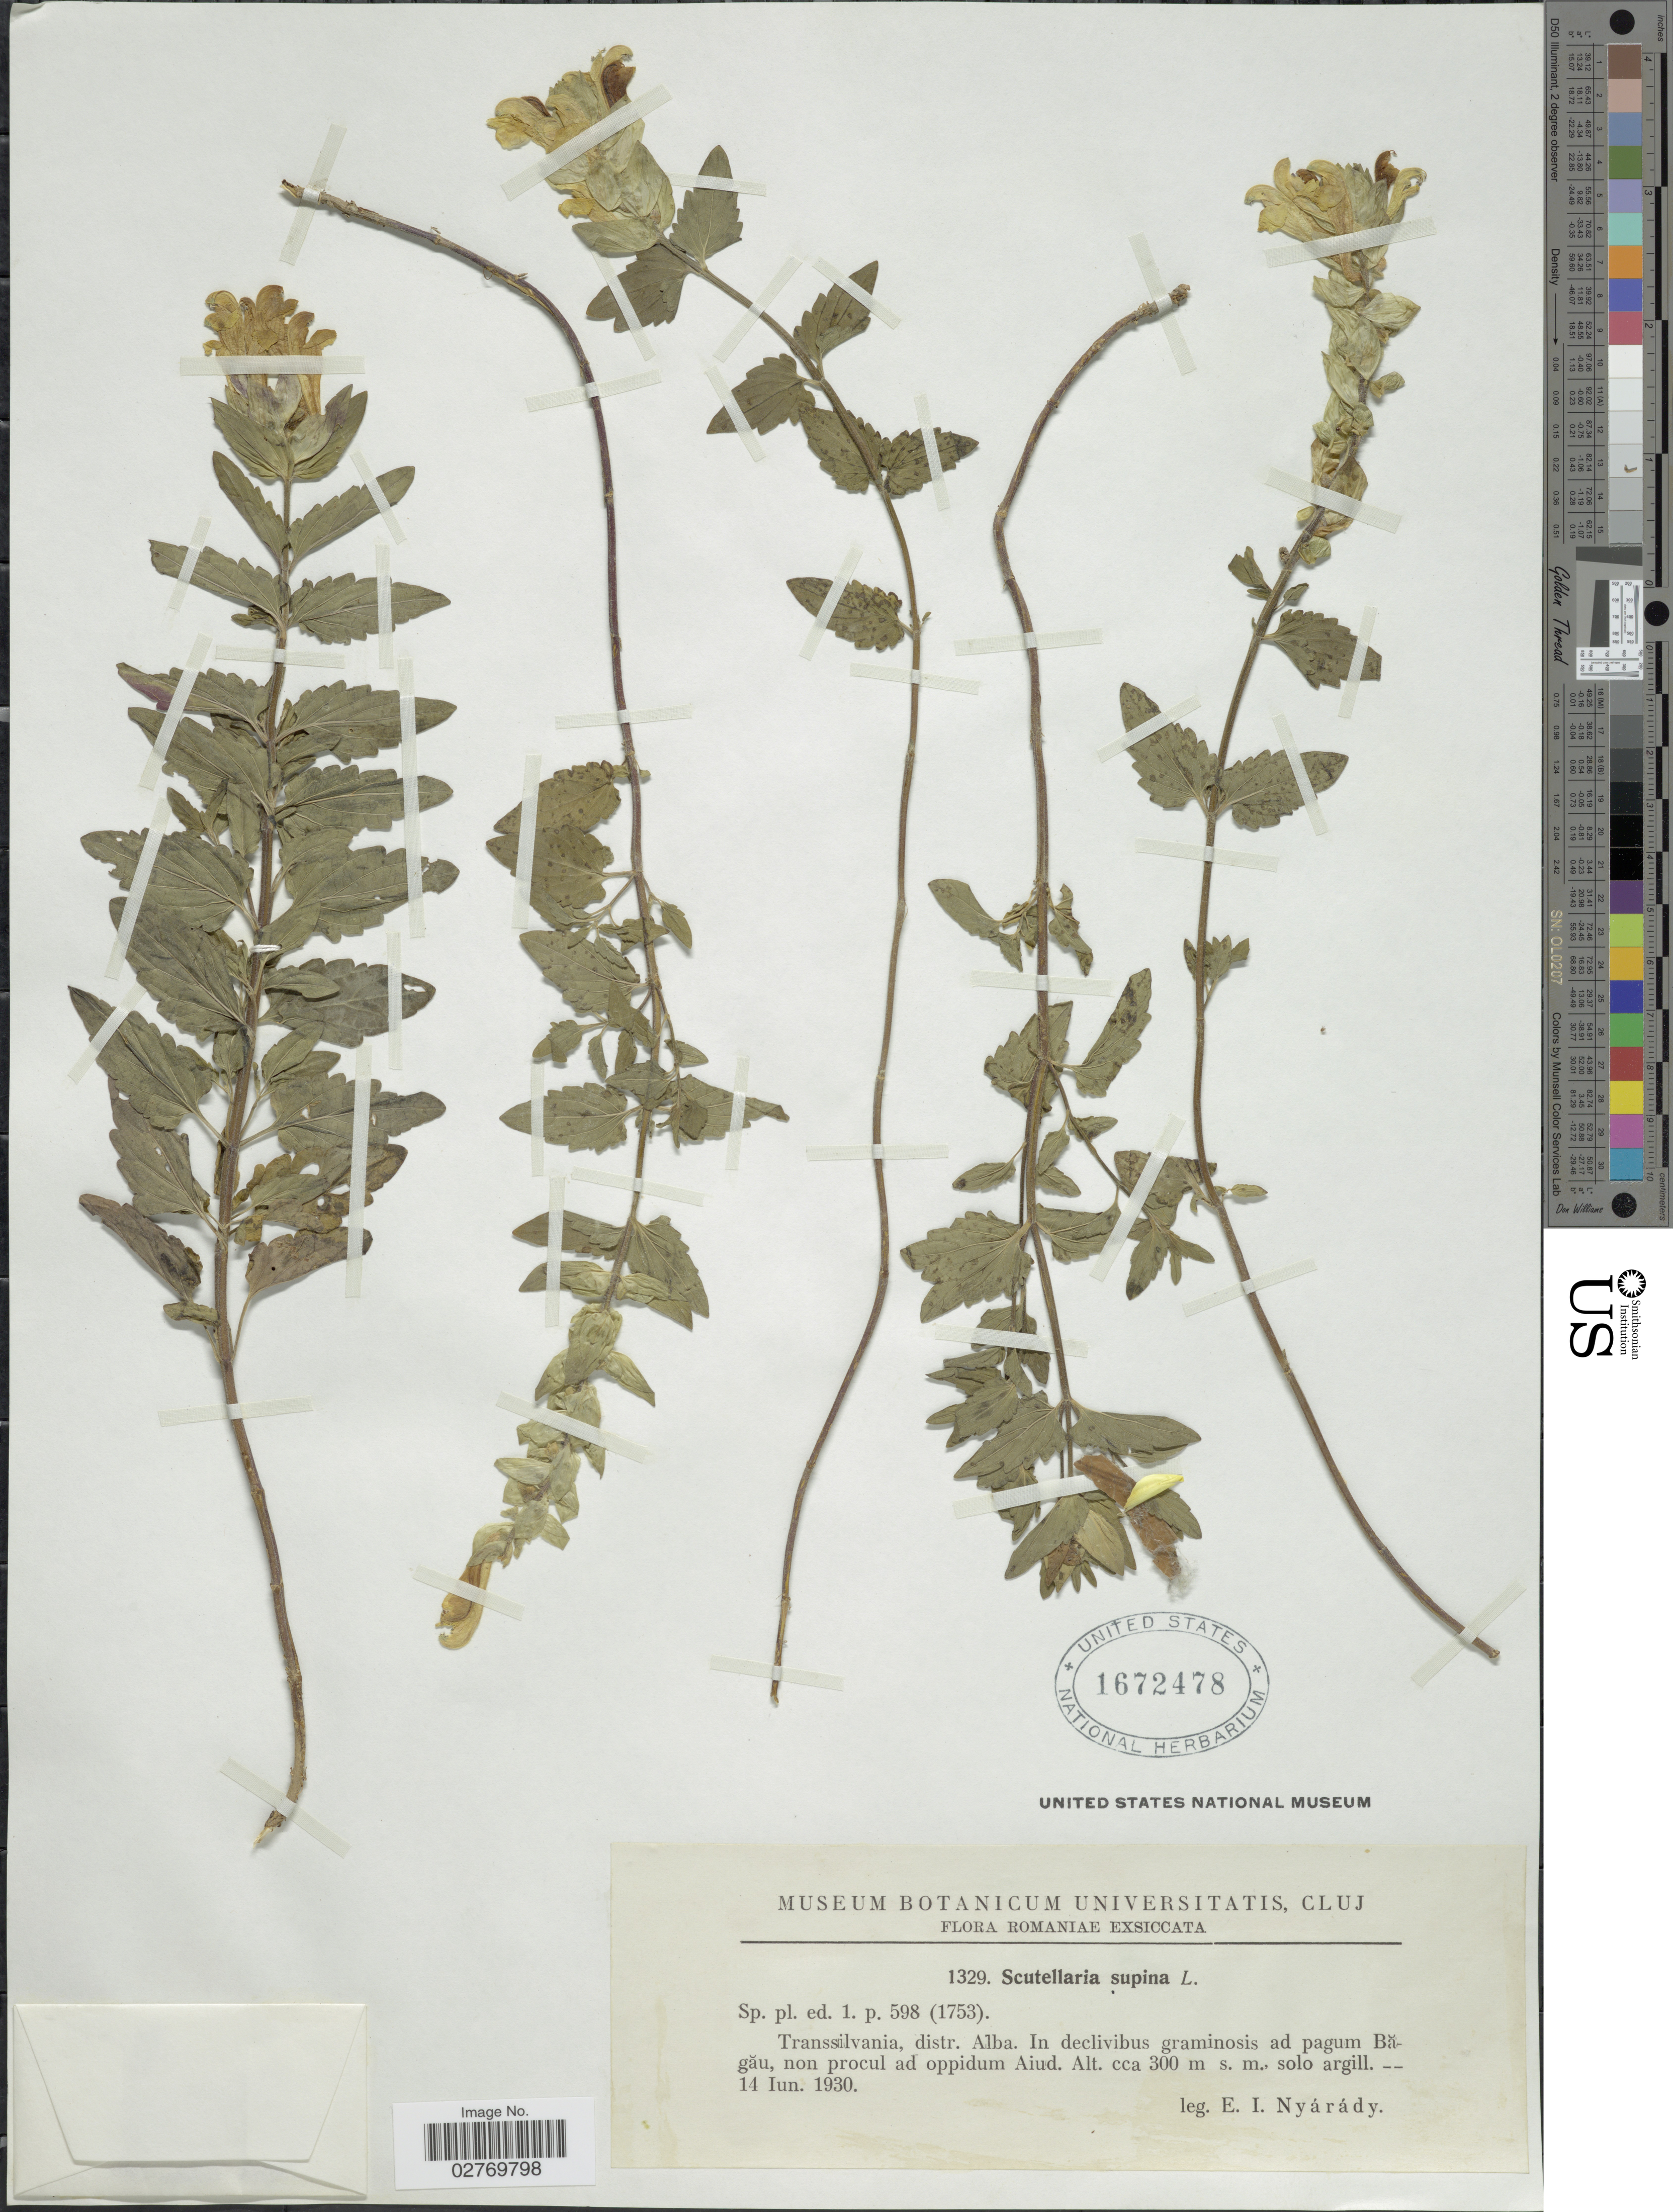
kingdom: Plantae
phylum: Tracheophyta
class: Magnoliopsida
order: Lamiales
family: Lamiaceae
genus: Scutellaria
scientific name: Scutellaria supina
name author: L.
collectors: E. Nyárády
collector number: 1329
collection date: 1930-06-14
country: Romania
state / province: Alba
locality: Transsilvania, distr. Alba. In declivibus graminosis ad pagum Bagau, non procul ad oppidum Aiud.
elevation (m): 300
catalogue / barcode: US 1672478